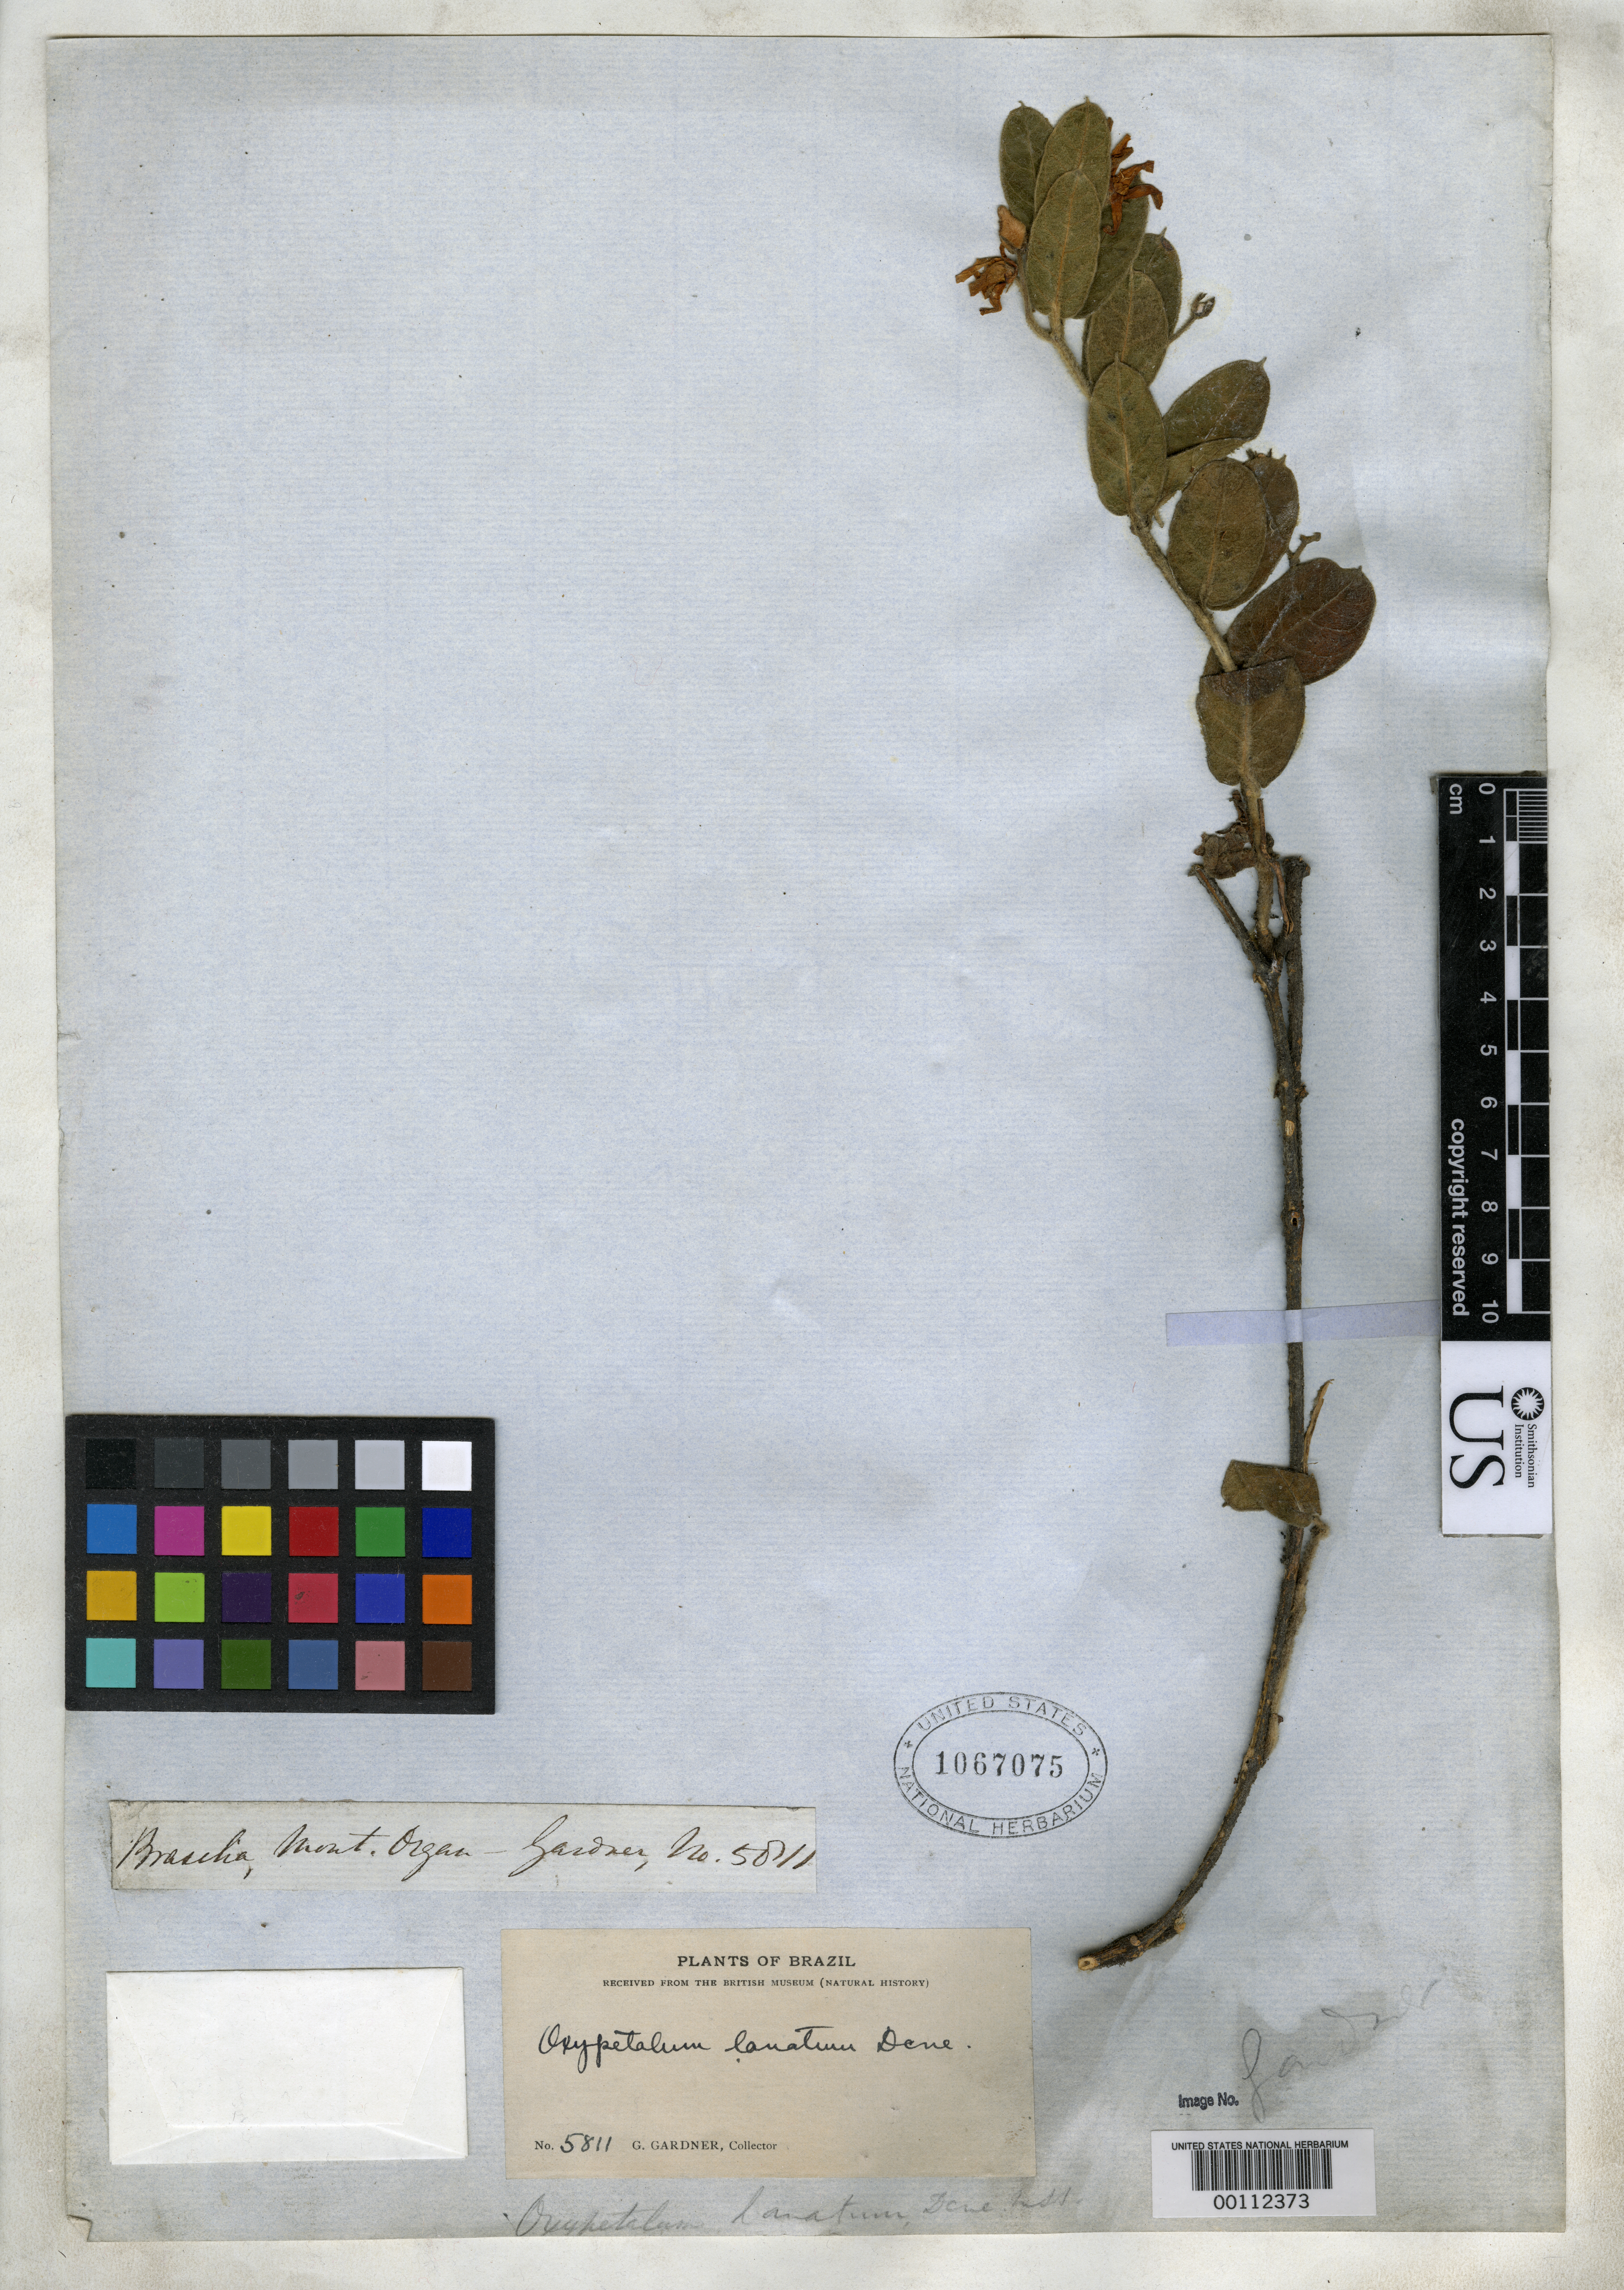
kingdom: Plantae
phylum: Tracheophyta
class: Magnoliopsida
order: Gentianales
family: Apocynaceae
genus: Oxypetalum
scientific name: Oxypetalum lanatum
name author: Decne. ex E. Fourn.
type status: Isosyntype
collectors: G. Gardner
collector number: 5811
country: Brazil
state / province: Rio de Janeiro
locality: Serra dos Orgaos.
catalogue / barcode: US 1067075